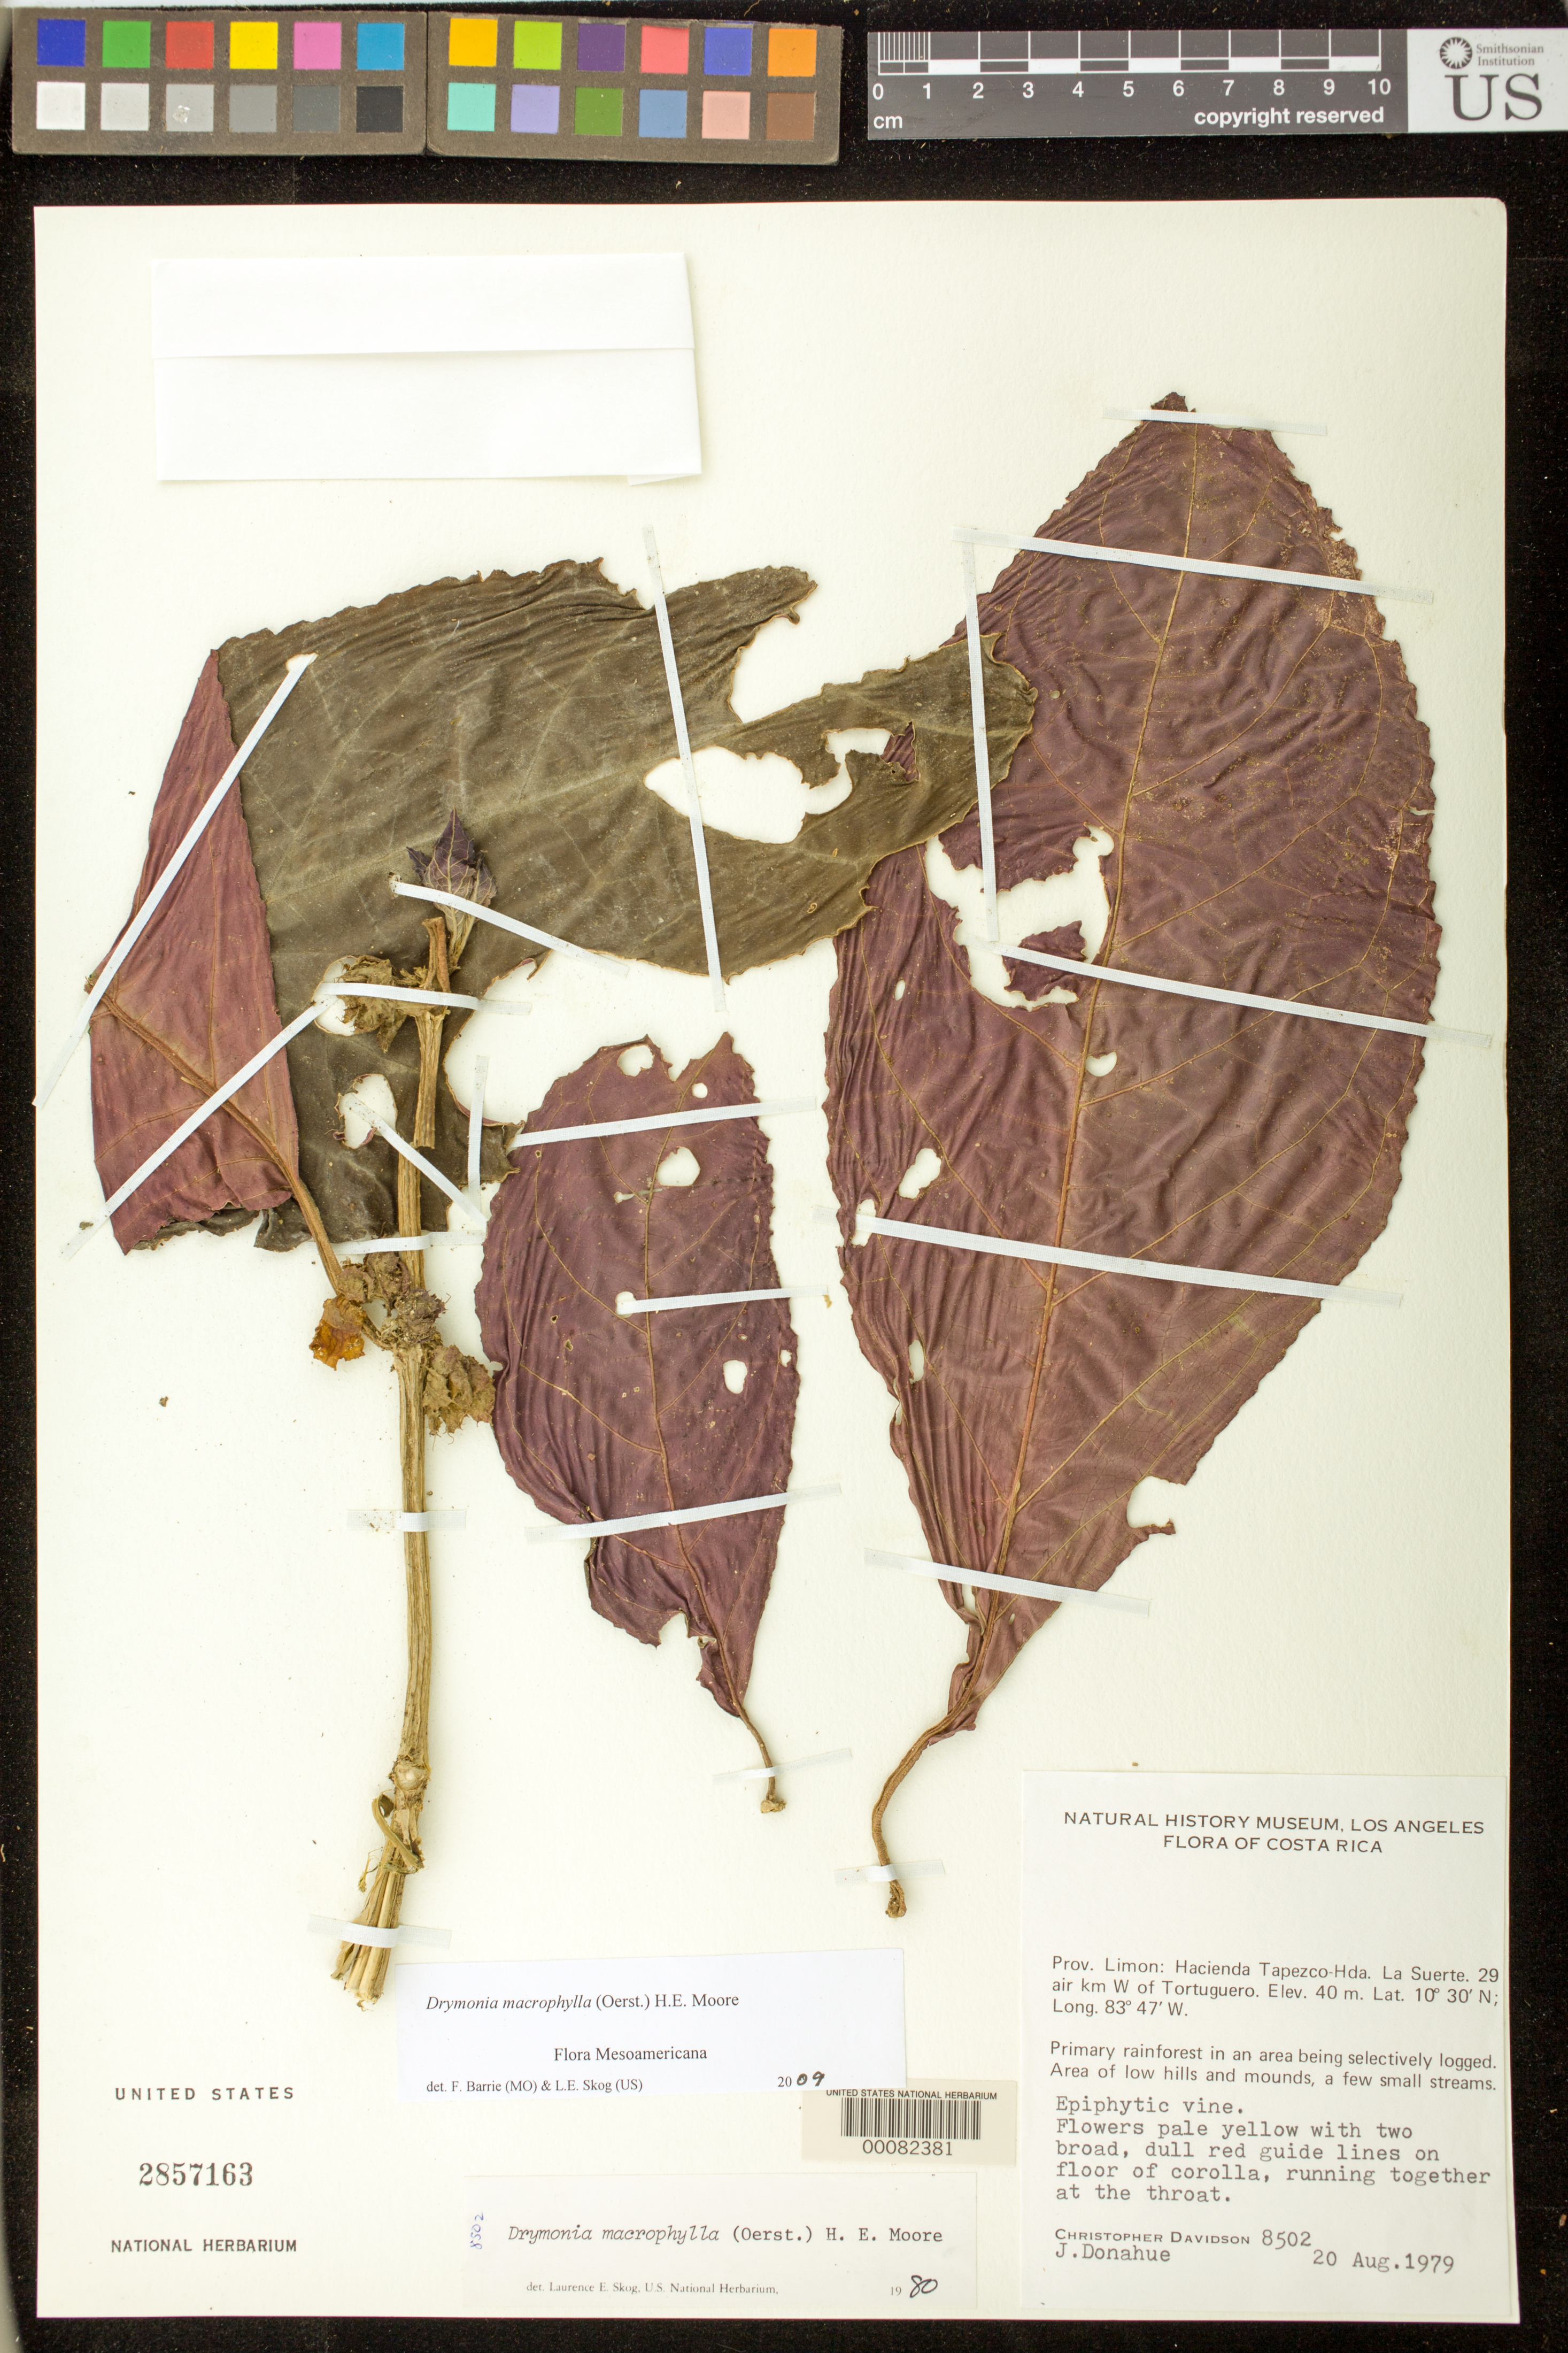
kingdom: Plantae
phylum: Tracheophyta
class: Magnoliopsida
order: Lamiales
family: Gesneriaceae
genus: Drymonia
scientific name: Drymonia macrophylla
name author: (Oerst.) H.E. Moore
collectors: C. Davidson & J. Donahue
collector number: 8502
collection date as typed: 20 Aug 1979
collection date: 1979-08-20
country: Costa Rica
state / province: Limón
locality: Hacienda Tapezco-Hda La Suerte, 29 air km W of Tortuguero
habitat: Primary rainforest in area being selectively logged, ...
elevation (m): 40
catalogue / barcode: US 2857163